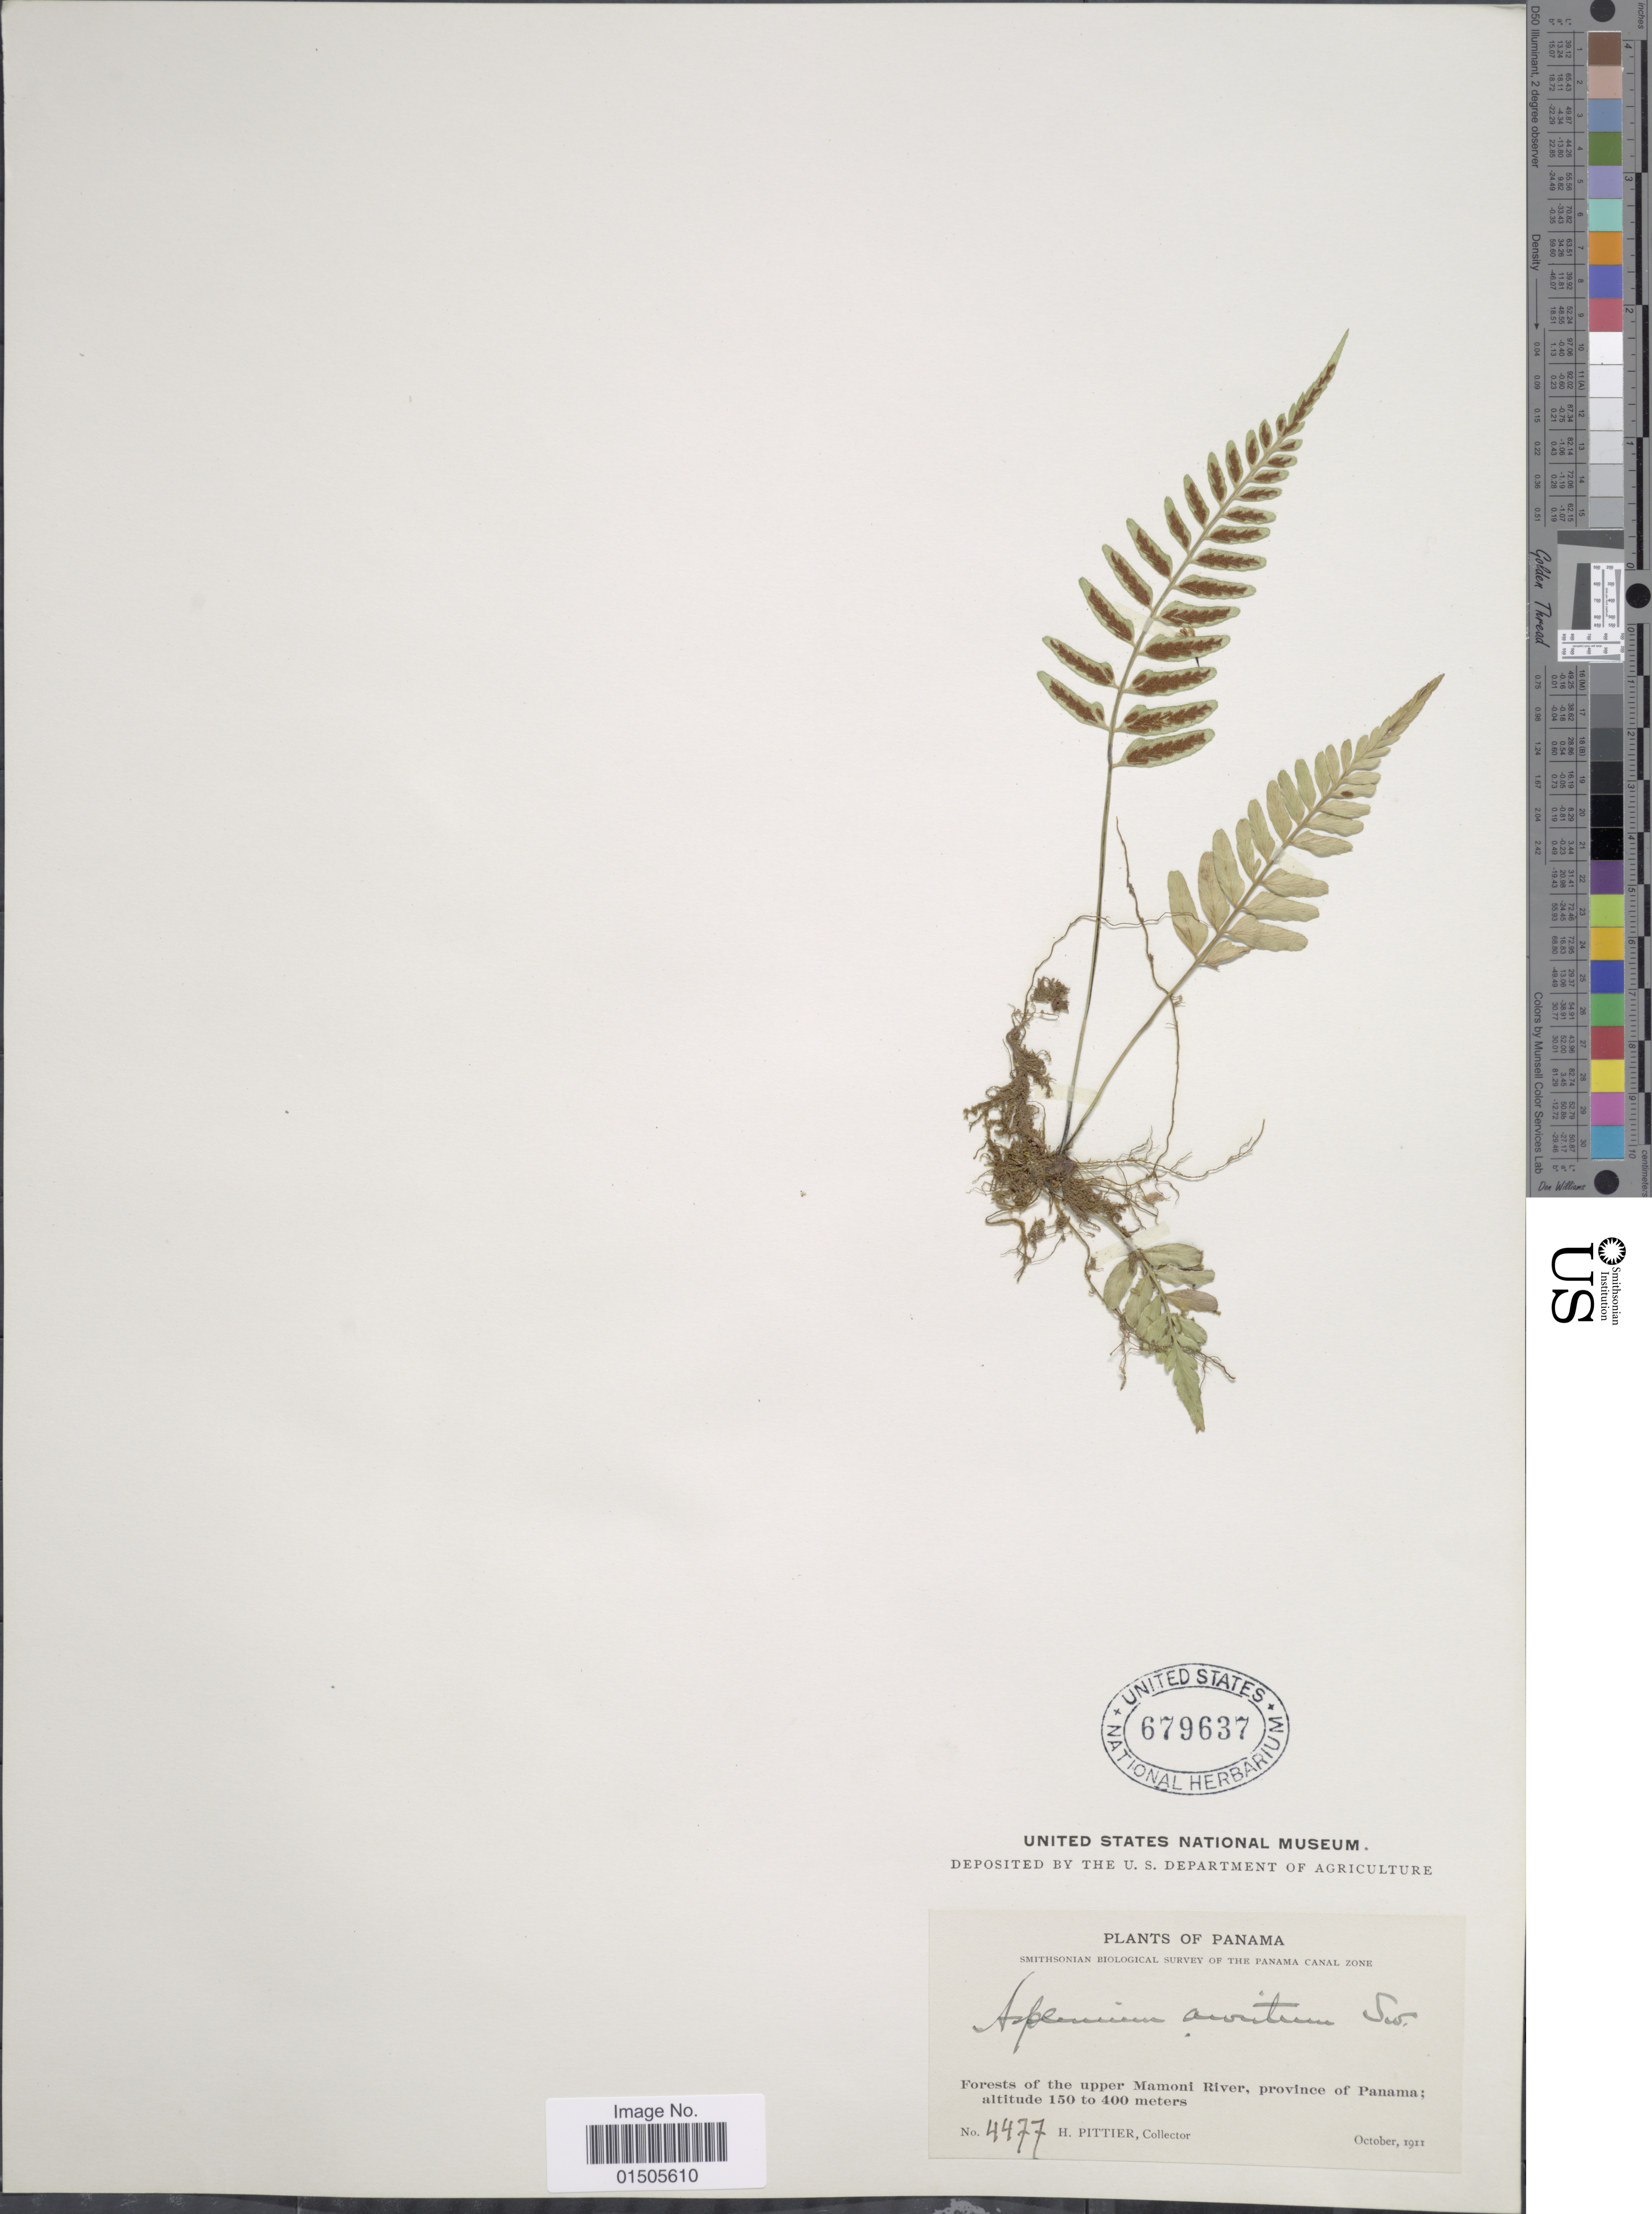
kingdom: Plantae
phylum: Tracheophyta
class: Polypodiopsida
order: Polypodiales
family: Aspleniaceae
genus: Asplenium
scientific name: Asplenium auritum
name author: Sw.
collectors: H. F. Pittier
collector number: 4477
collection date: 1911-10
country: Panama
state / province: Colón / Panamá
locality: Forest of the upper Mamoni River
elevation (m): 150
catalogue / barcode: US 679637